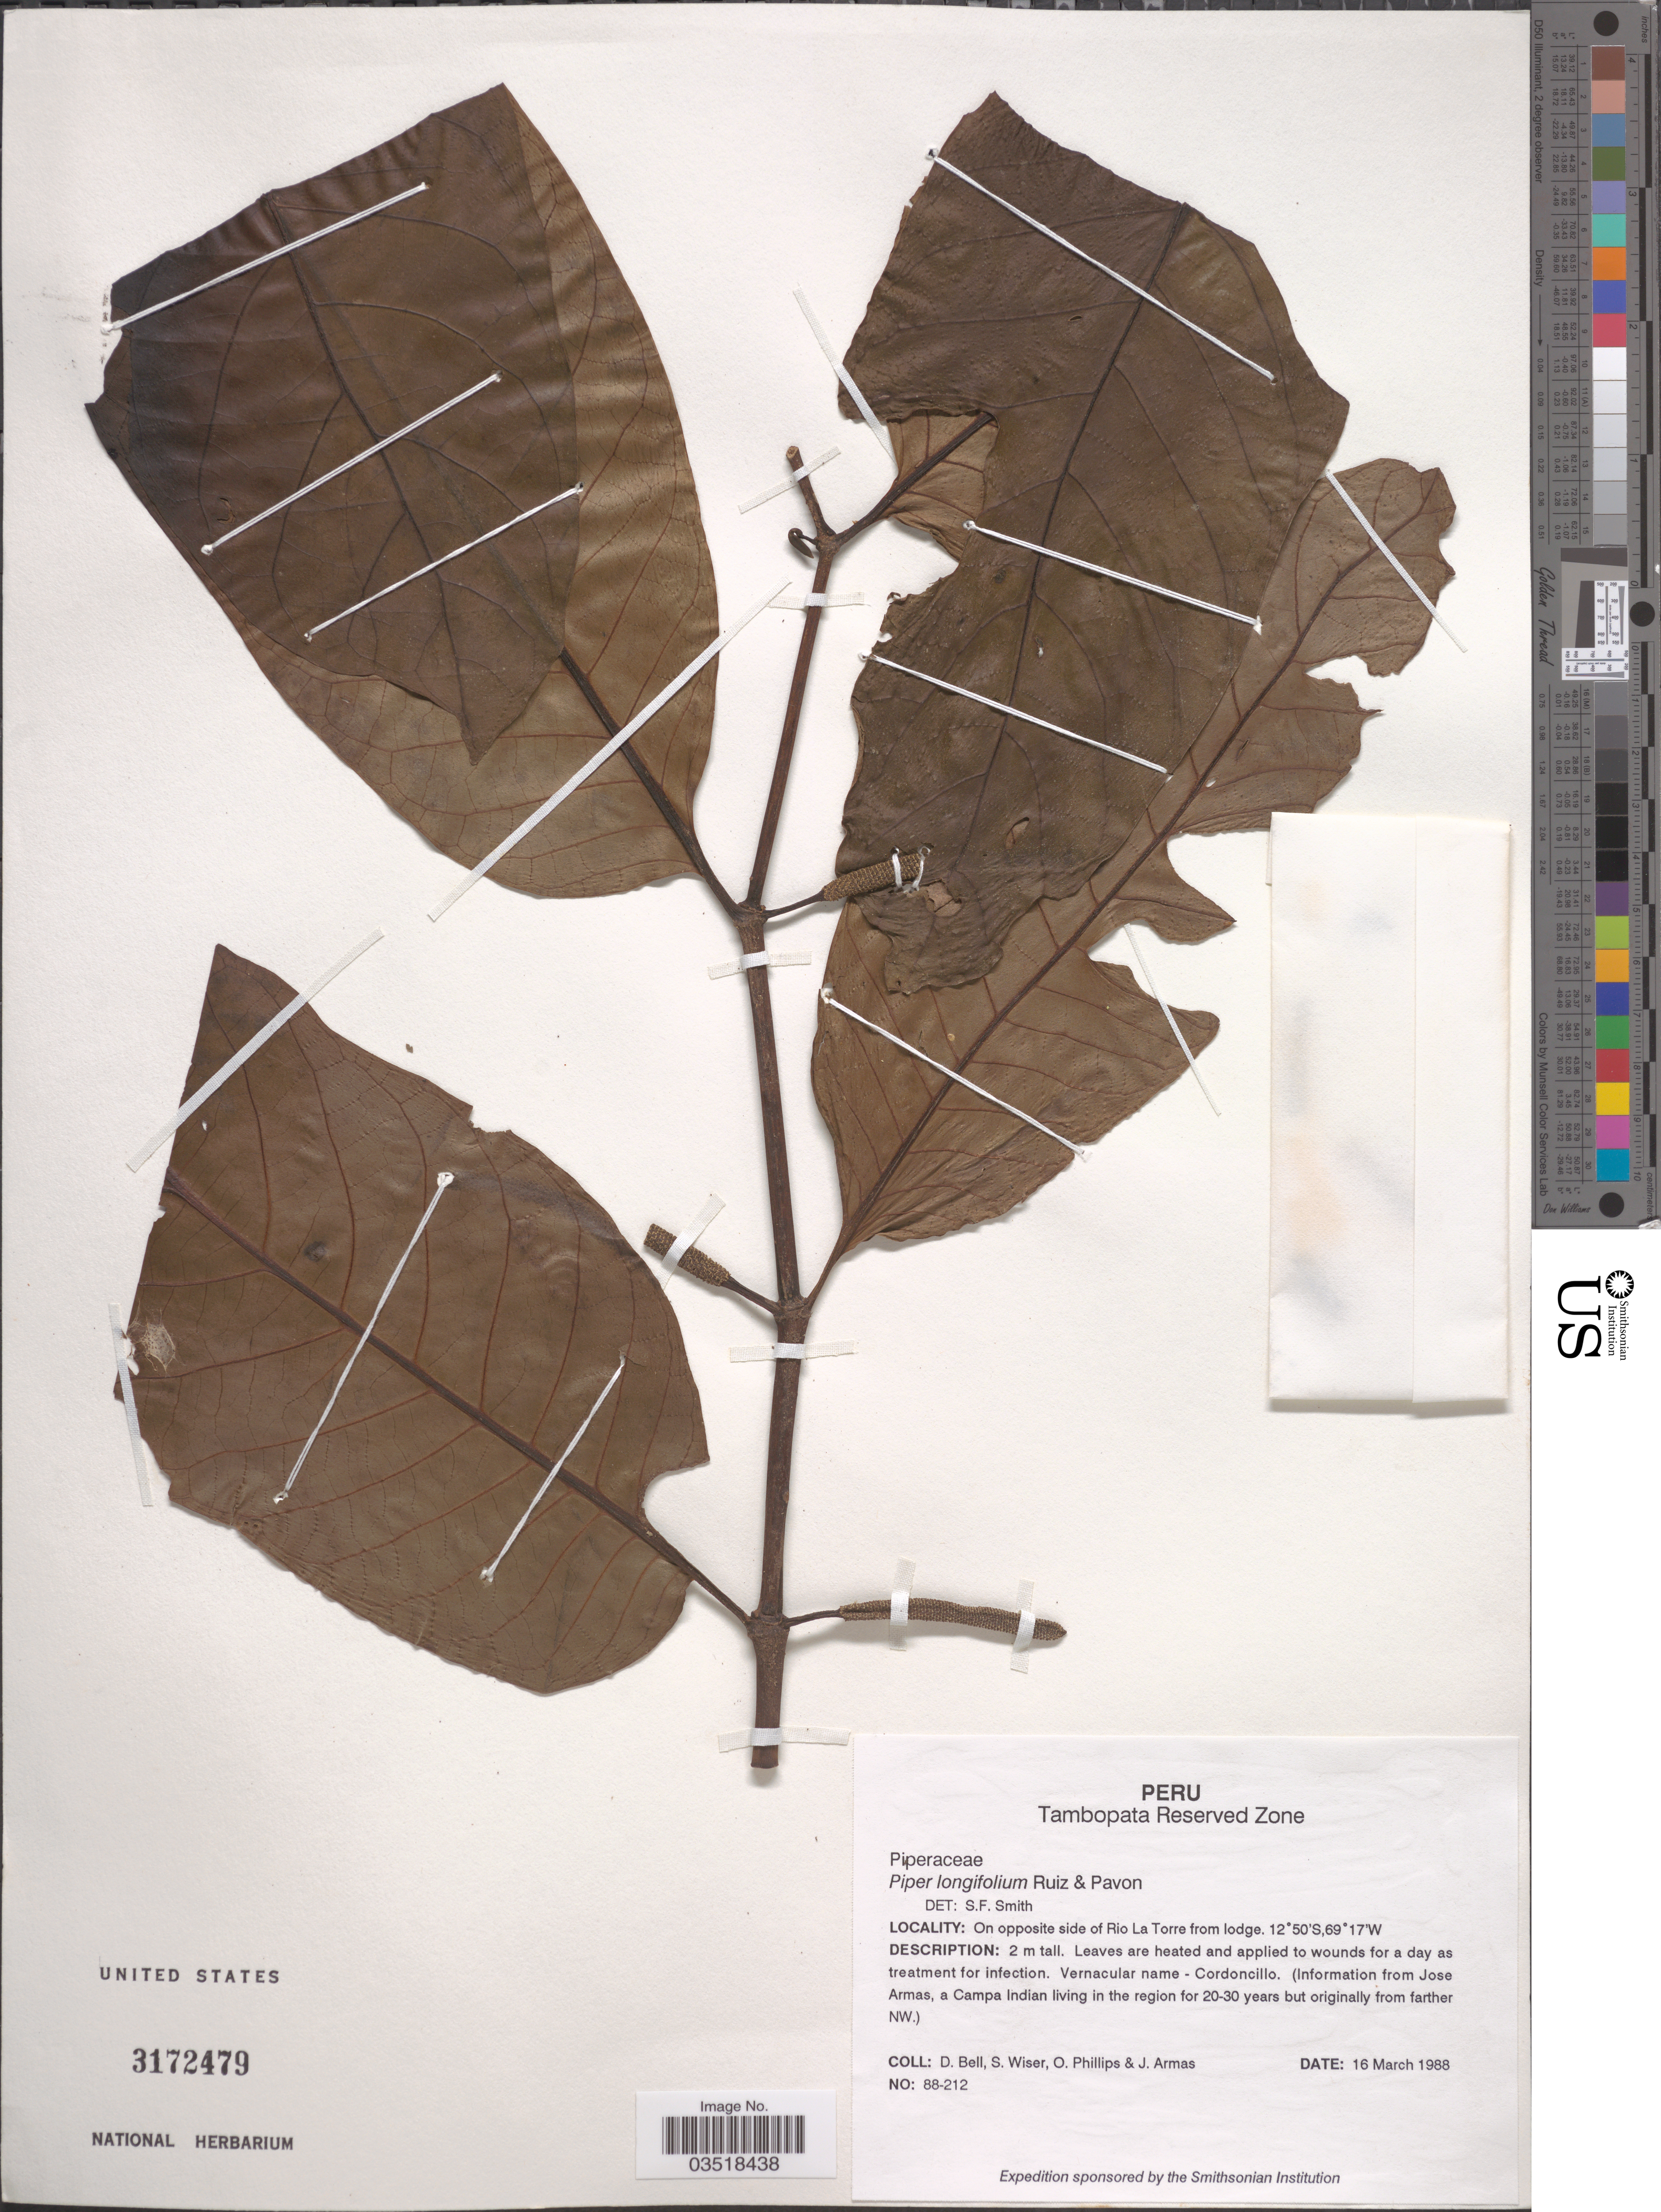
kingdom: Plantae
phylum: Tracheophyta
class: Magnoliopsida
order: Piperales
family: Piperaceae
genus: Piper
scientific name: Piper longifolium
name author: Ruiz & Pav.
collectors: D. A. Bell, S. Wiser, O. Phillips & J. Armas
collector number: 88-212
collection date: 1988-03-16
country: Peru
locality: Tambopata Reserved Zone. On opposite side of Rio La Torre from lodge.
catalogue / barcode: US 3172479